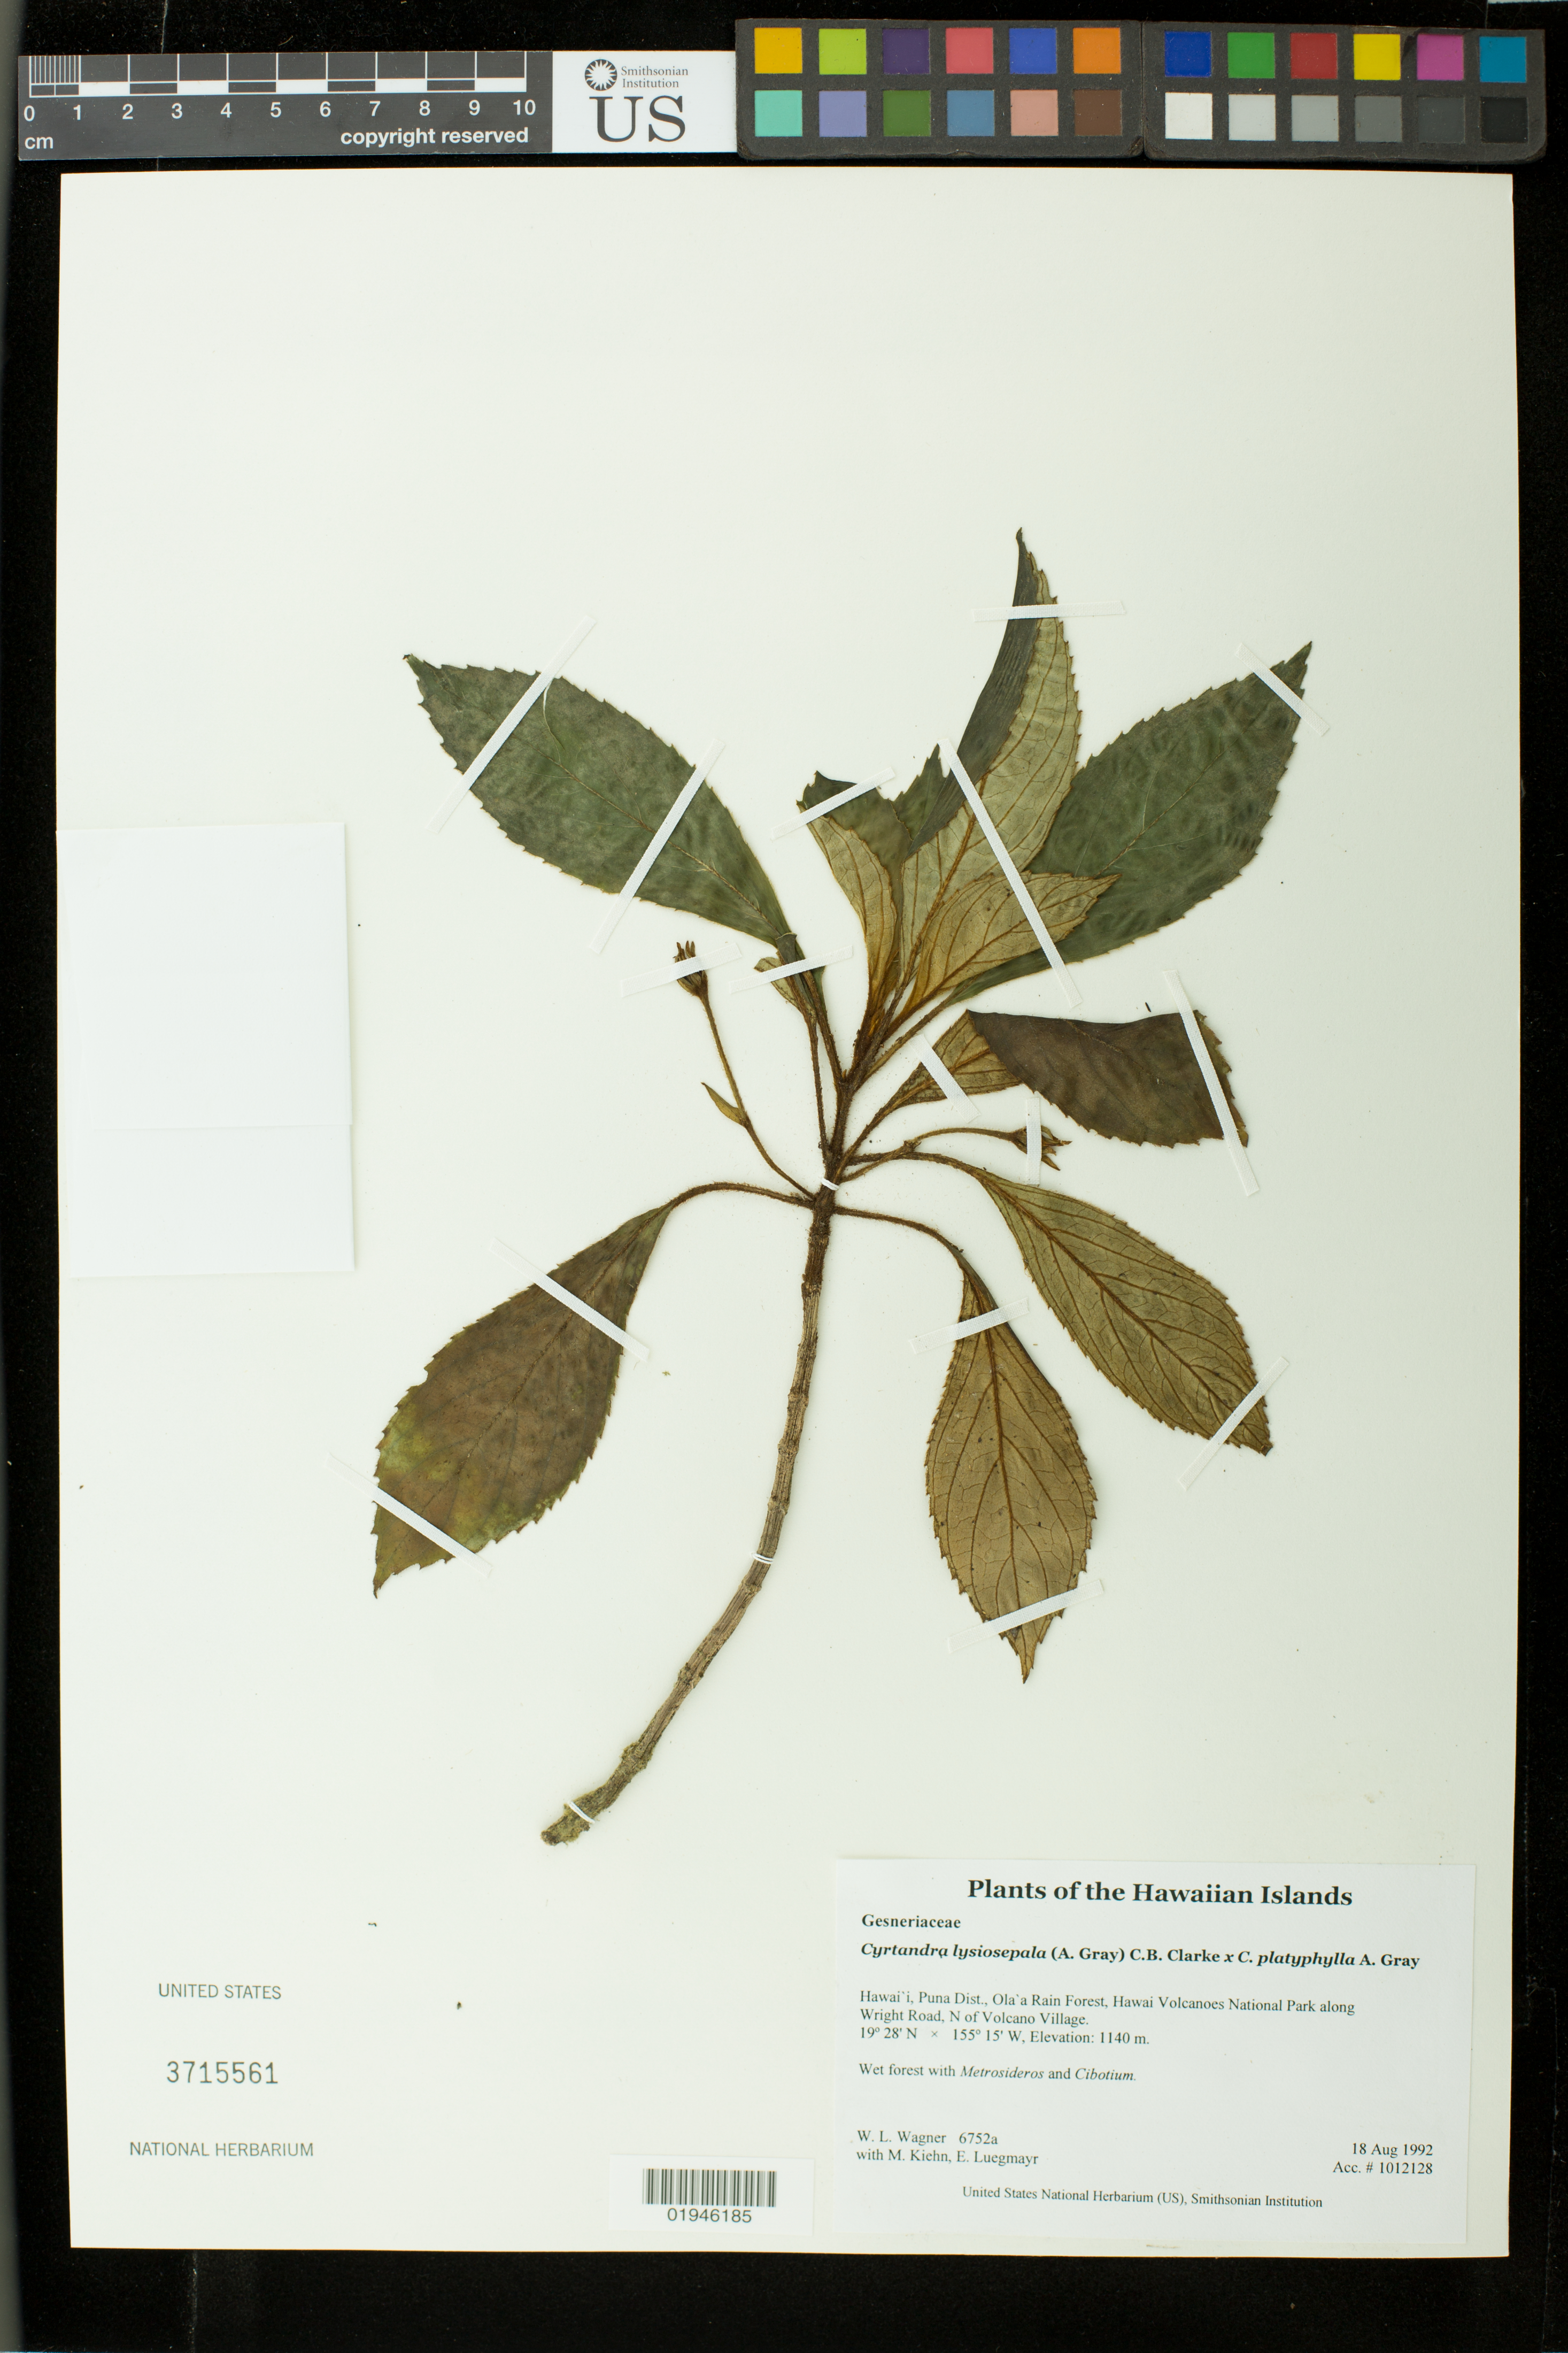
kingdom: Plantae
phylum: Tracheophyta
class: Magnoliopsida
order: Lamiales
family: Gesneriaceae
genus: Cyrtandra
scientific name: Cyrtandra lysiosepala x C. platyphylla A. Gray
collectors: W. L. Wagner, M. Kiehn & E. Luegmayr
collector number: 6752a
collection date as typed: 18 Aug 1992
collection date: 1992-08-18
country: United States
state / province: Hawaii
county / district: Hawaii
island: Hawaii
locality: Puna Dist., Ola'a Rain Forest, Hawai Volcanoes National Park along Wright Road, N of Volcano Village.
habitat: Wet forest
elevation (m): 1140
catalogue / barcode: US 3715561